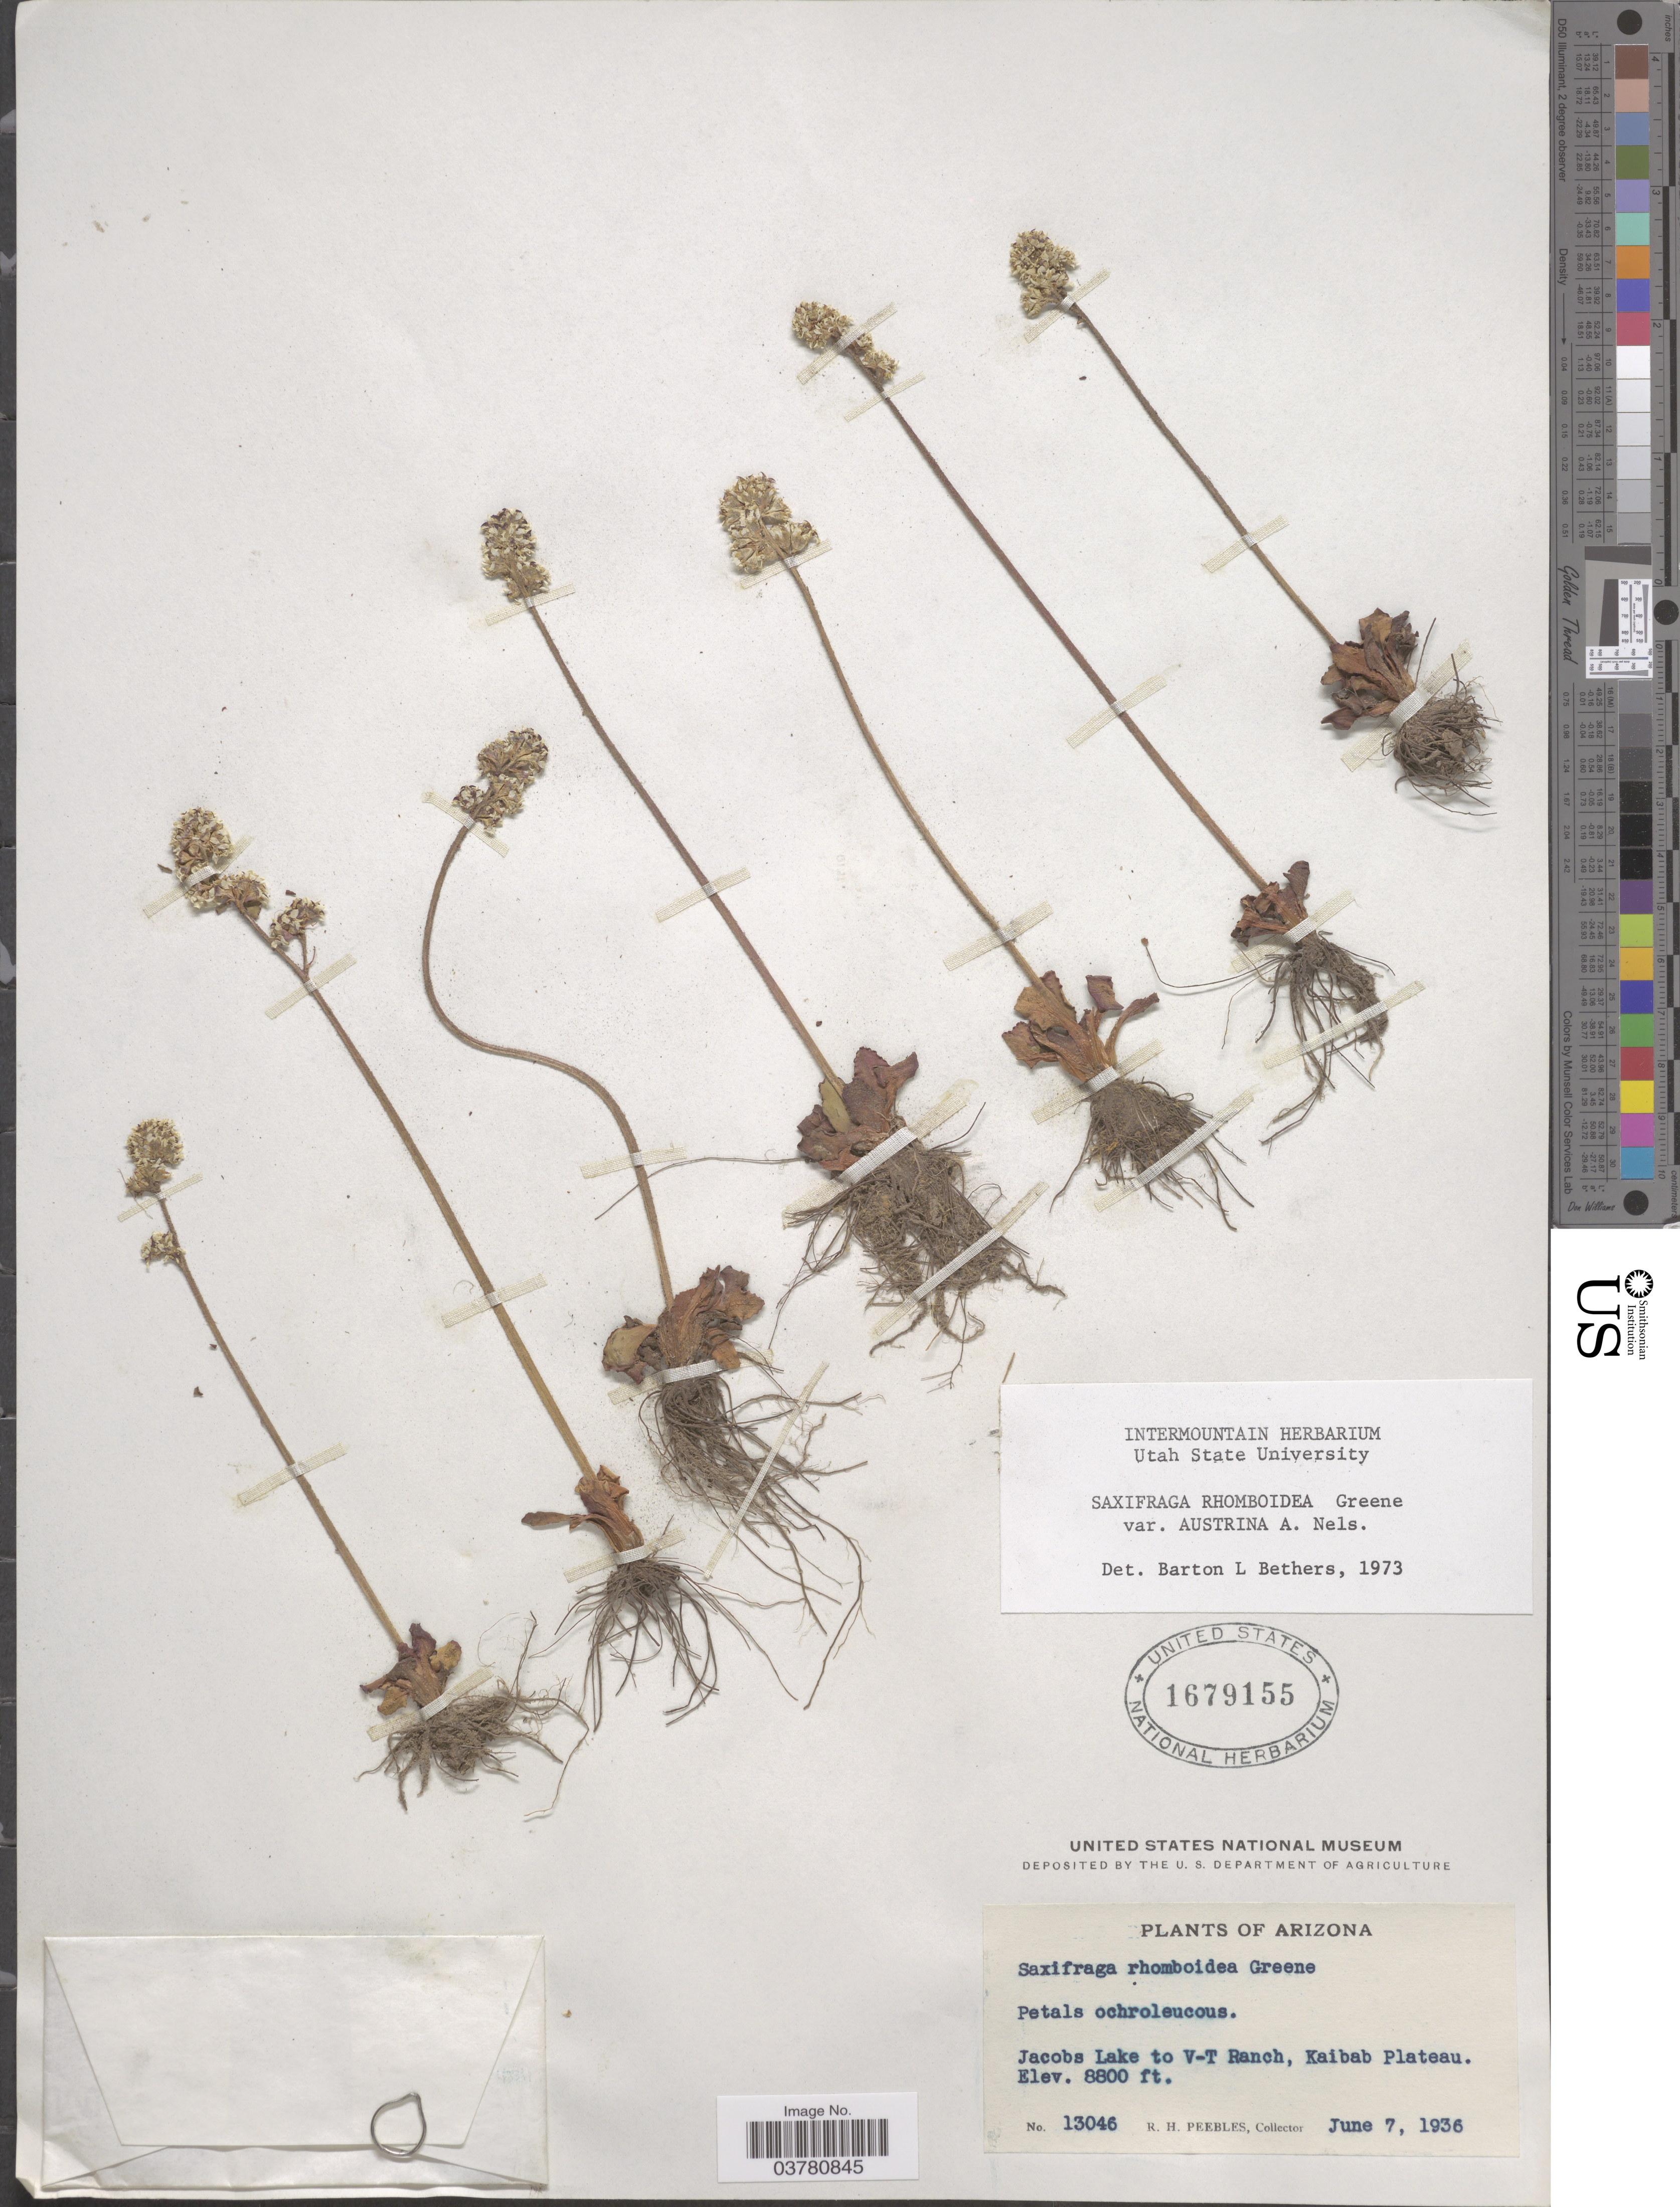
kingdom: Plantae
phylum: Tracheophyta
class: Magnoliopsida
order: Saxifragales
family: Saxifragaceae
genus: Micranthes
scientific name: Micranthes rhomboidea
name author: (Greene) Small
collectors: R. H. Peebles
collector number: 13046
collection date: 1936-06-07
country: United States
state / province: Arizona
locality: Jacobs Lake to V-T Ranch, Kaibab Plateau.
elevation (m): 2682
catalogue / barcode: US 1679155